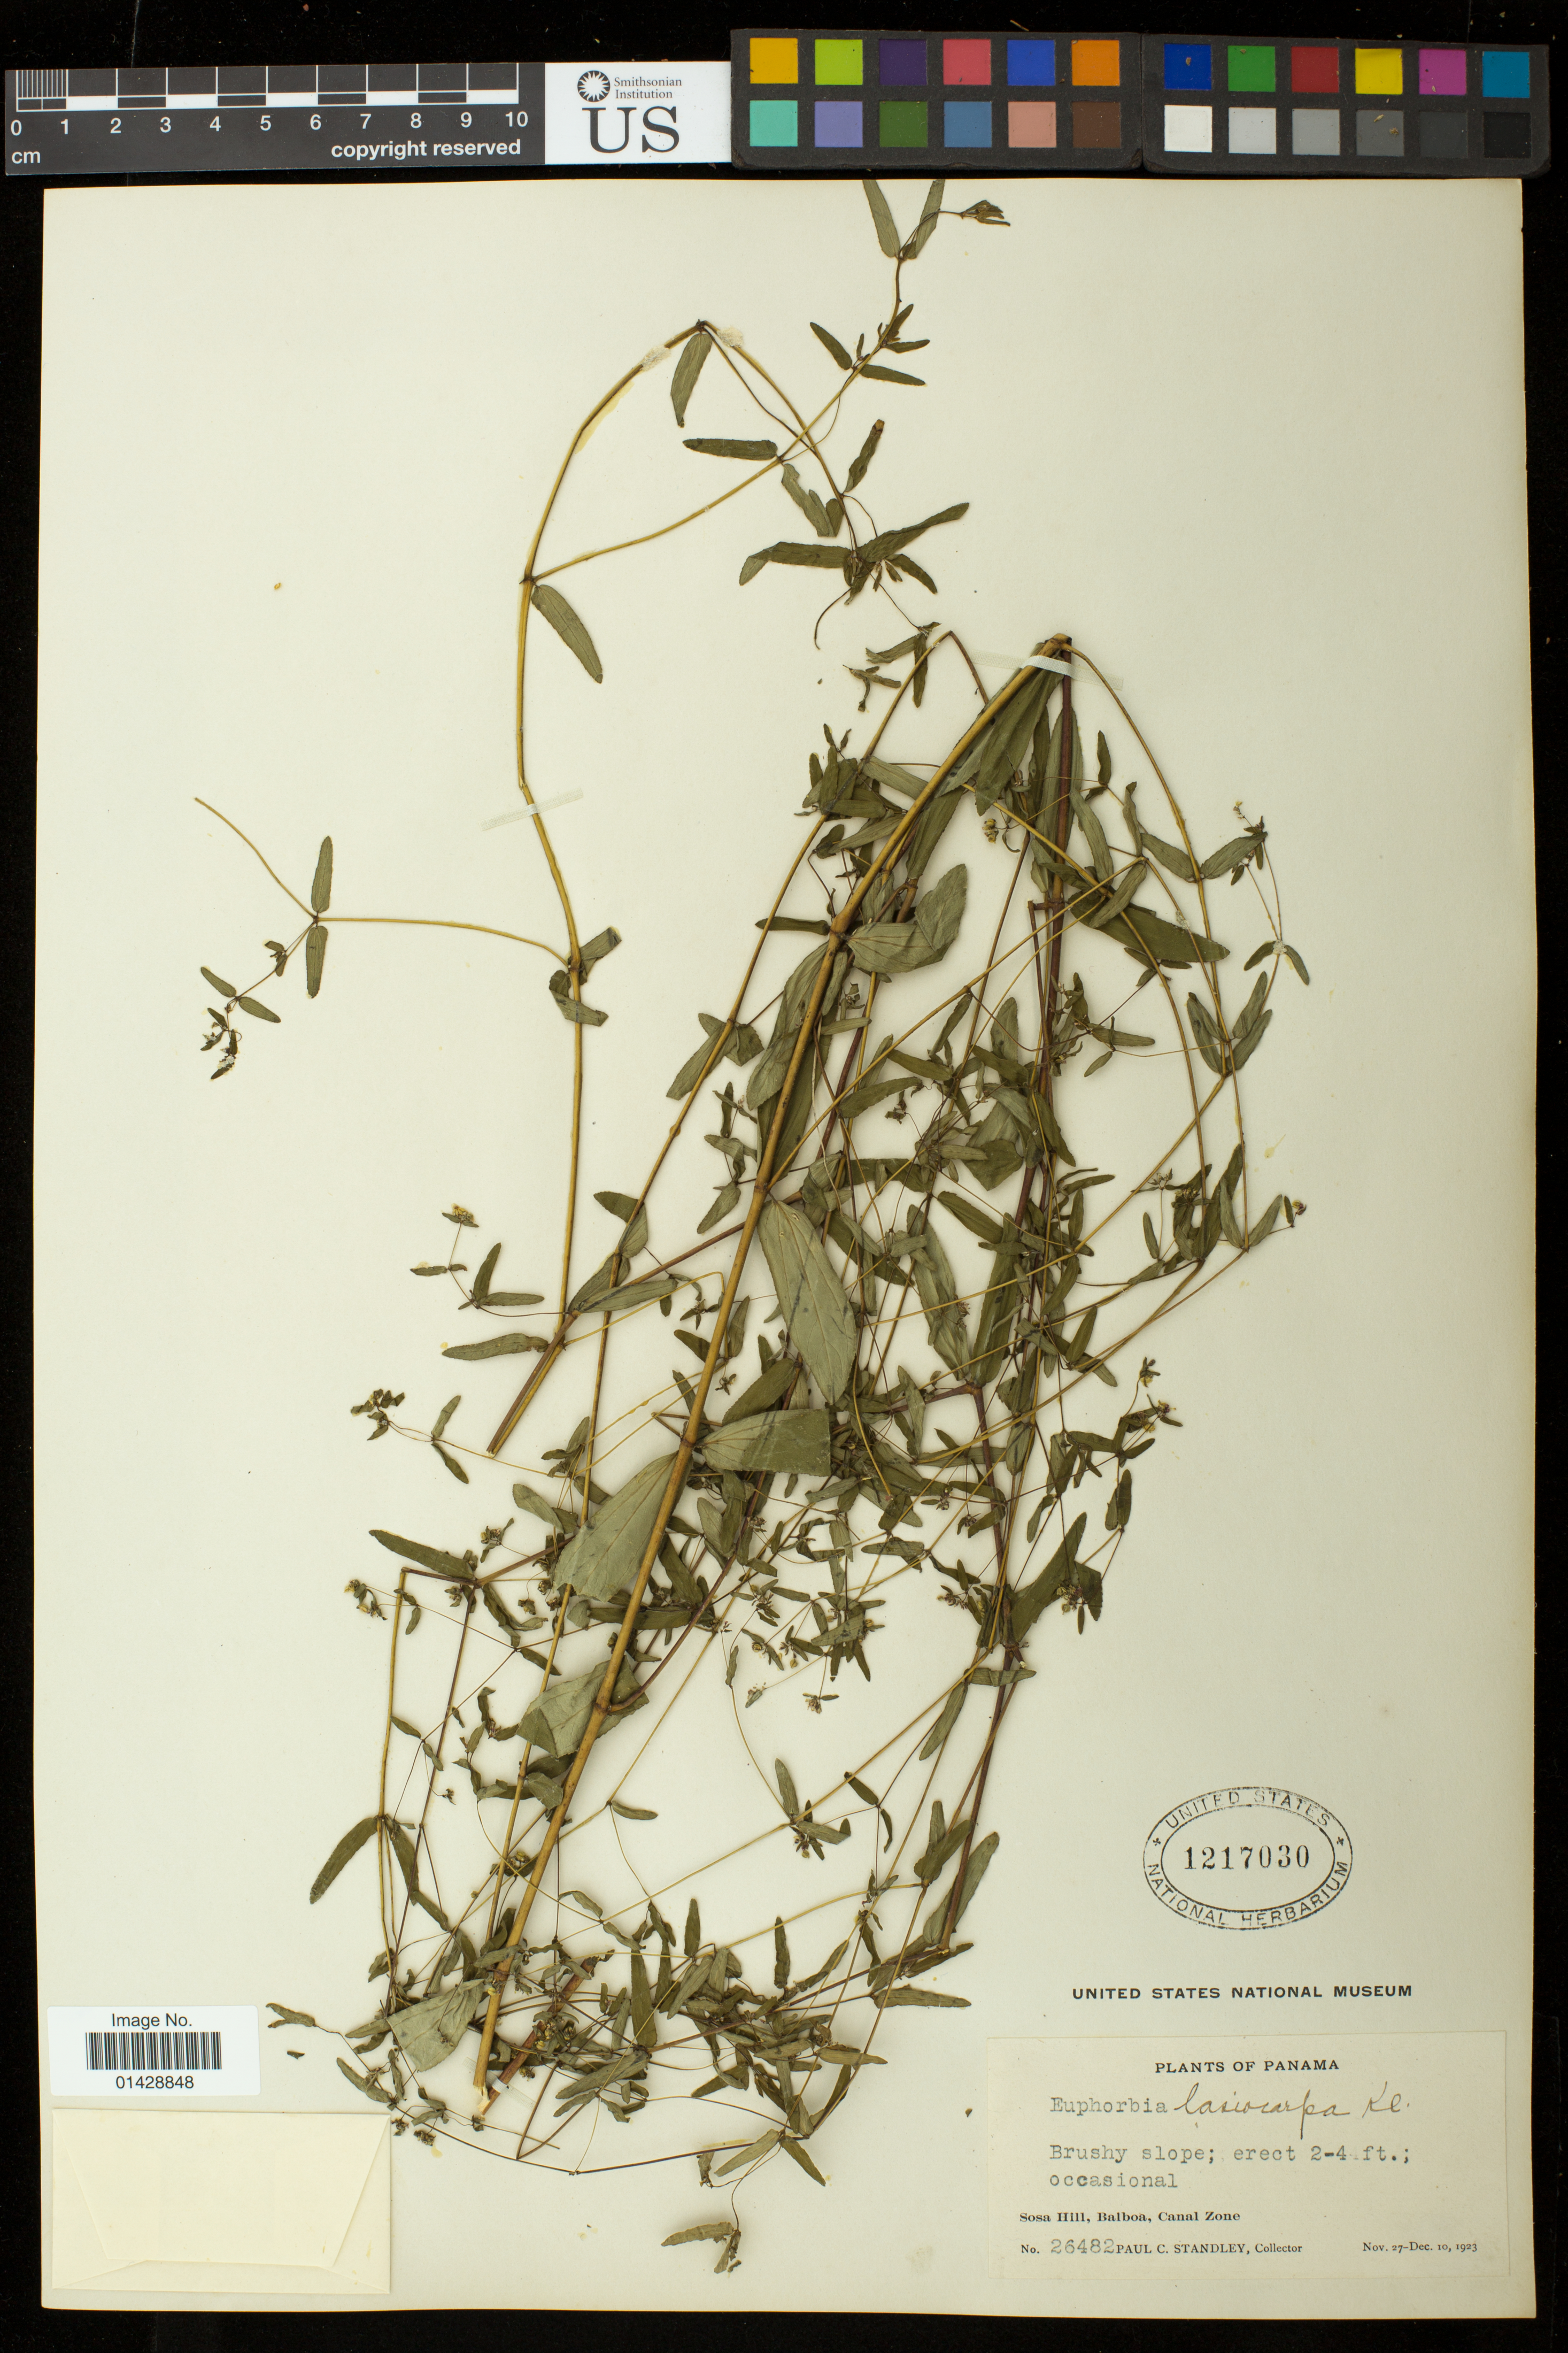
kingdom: Plantae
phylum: Tracheophyta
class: Magnoliopsida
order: Malpighiales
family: Euphorbiaceae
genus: Euphorbia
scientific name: Euphorbia lasiocarpa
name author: Klotzsch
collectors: P. C. Standley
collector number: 26482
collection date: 1923-11-27/1923-12-10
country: Panama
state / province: Panamá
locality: Sosa Hill, Balboa, Canal Zone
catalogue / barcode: US 1217030